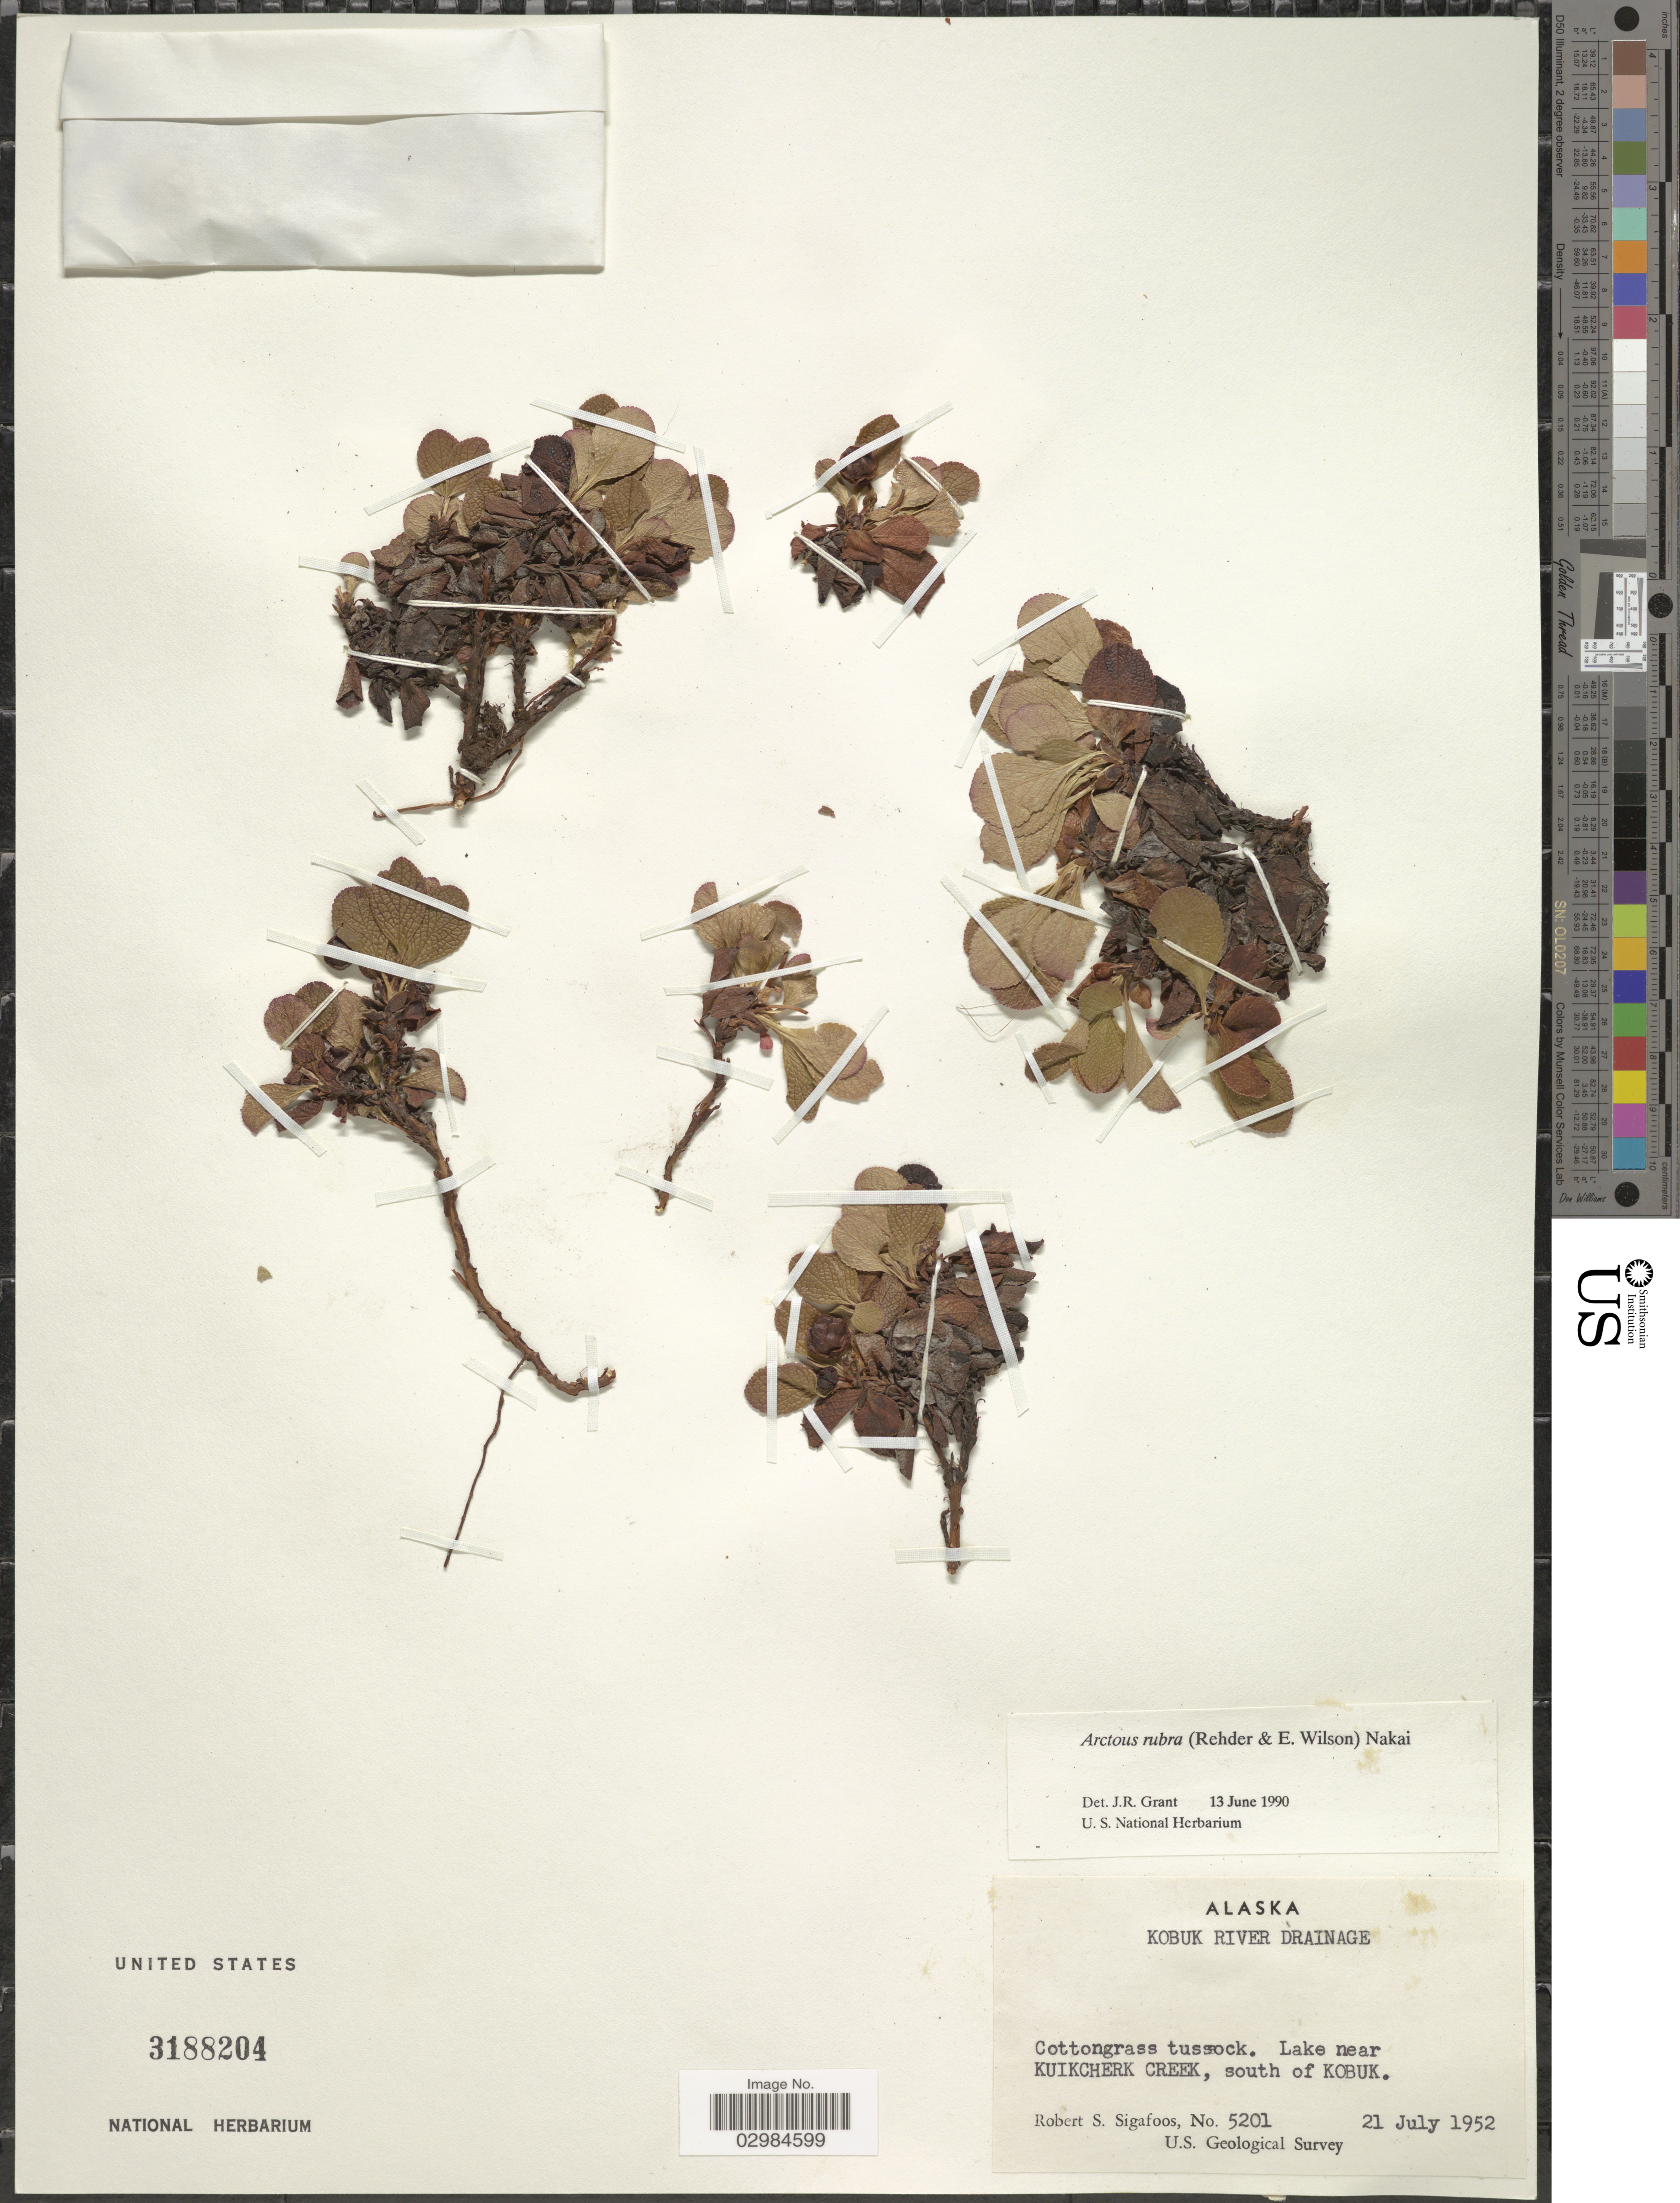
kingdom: Plantae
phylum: Tracheophyta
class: Magnoliopsida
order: Ericales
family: Ericaceae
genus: Arctostaphylos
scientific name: Arctostaphylos rubra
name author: (Rehder & E.H. Wilson) Fernald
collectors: R. Sigafoos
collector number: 5201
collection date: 1952-07-21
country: United States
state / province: Alaska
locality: Kobuk River Drainage. Cottongrass tussock. Lake near Kuikcherk Creek, south of Kobuk.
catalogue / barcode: US 3188204